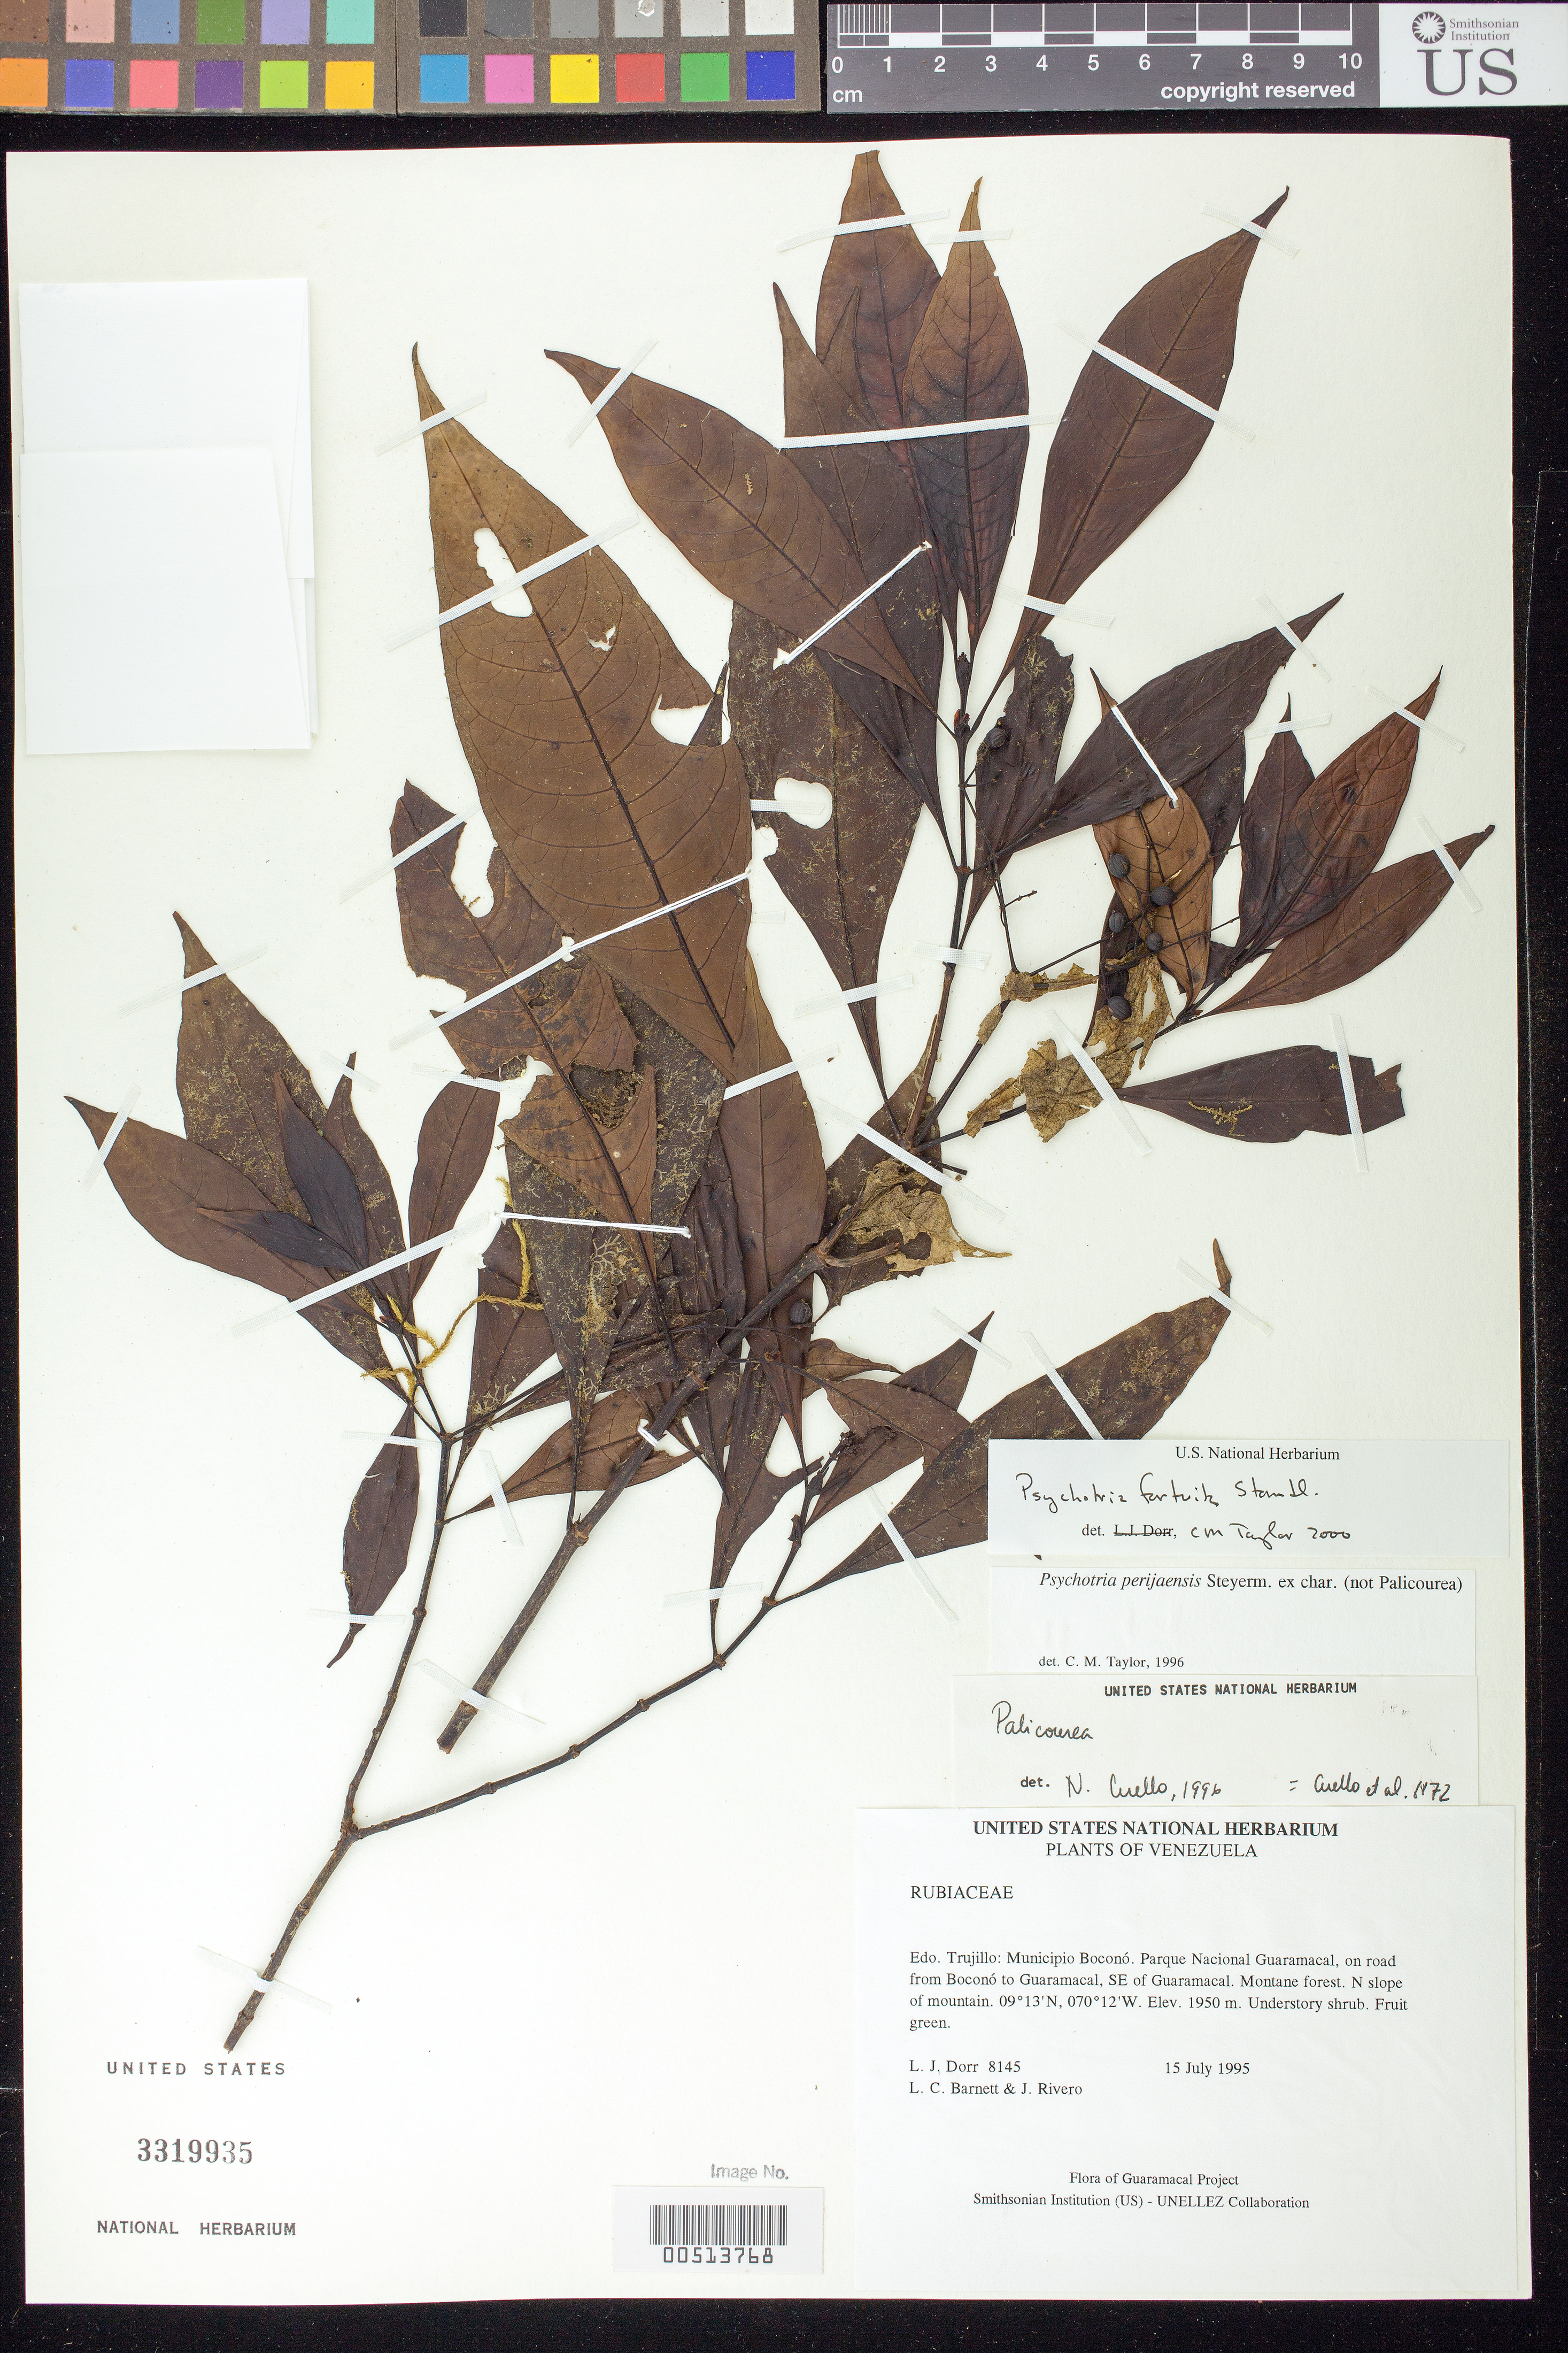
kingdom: Plantae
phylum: Tracheophyta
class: Magnoliopsida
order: Gentianales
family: Rubiaceae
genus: Psychotria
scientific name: Psychotria fortuita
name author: Standl.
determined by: Taylor, Charlotte M.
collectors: L. J. Dorr, L. C. Barnett & J. Rivero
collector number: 8145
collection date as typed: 15 Jul 1995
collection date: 1995-07-15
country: Venezuela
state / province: Trujillo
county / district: Boconó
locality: Parque Nacional Guaramacal, road from Boconó to Guaramacal, SE of Boconó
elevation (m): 1950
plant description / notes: F, MO, PORT, US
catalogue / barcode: US 3319935